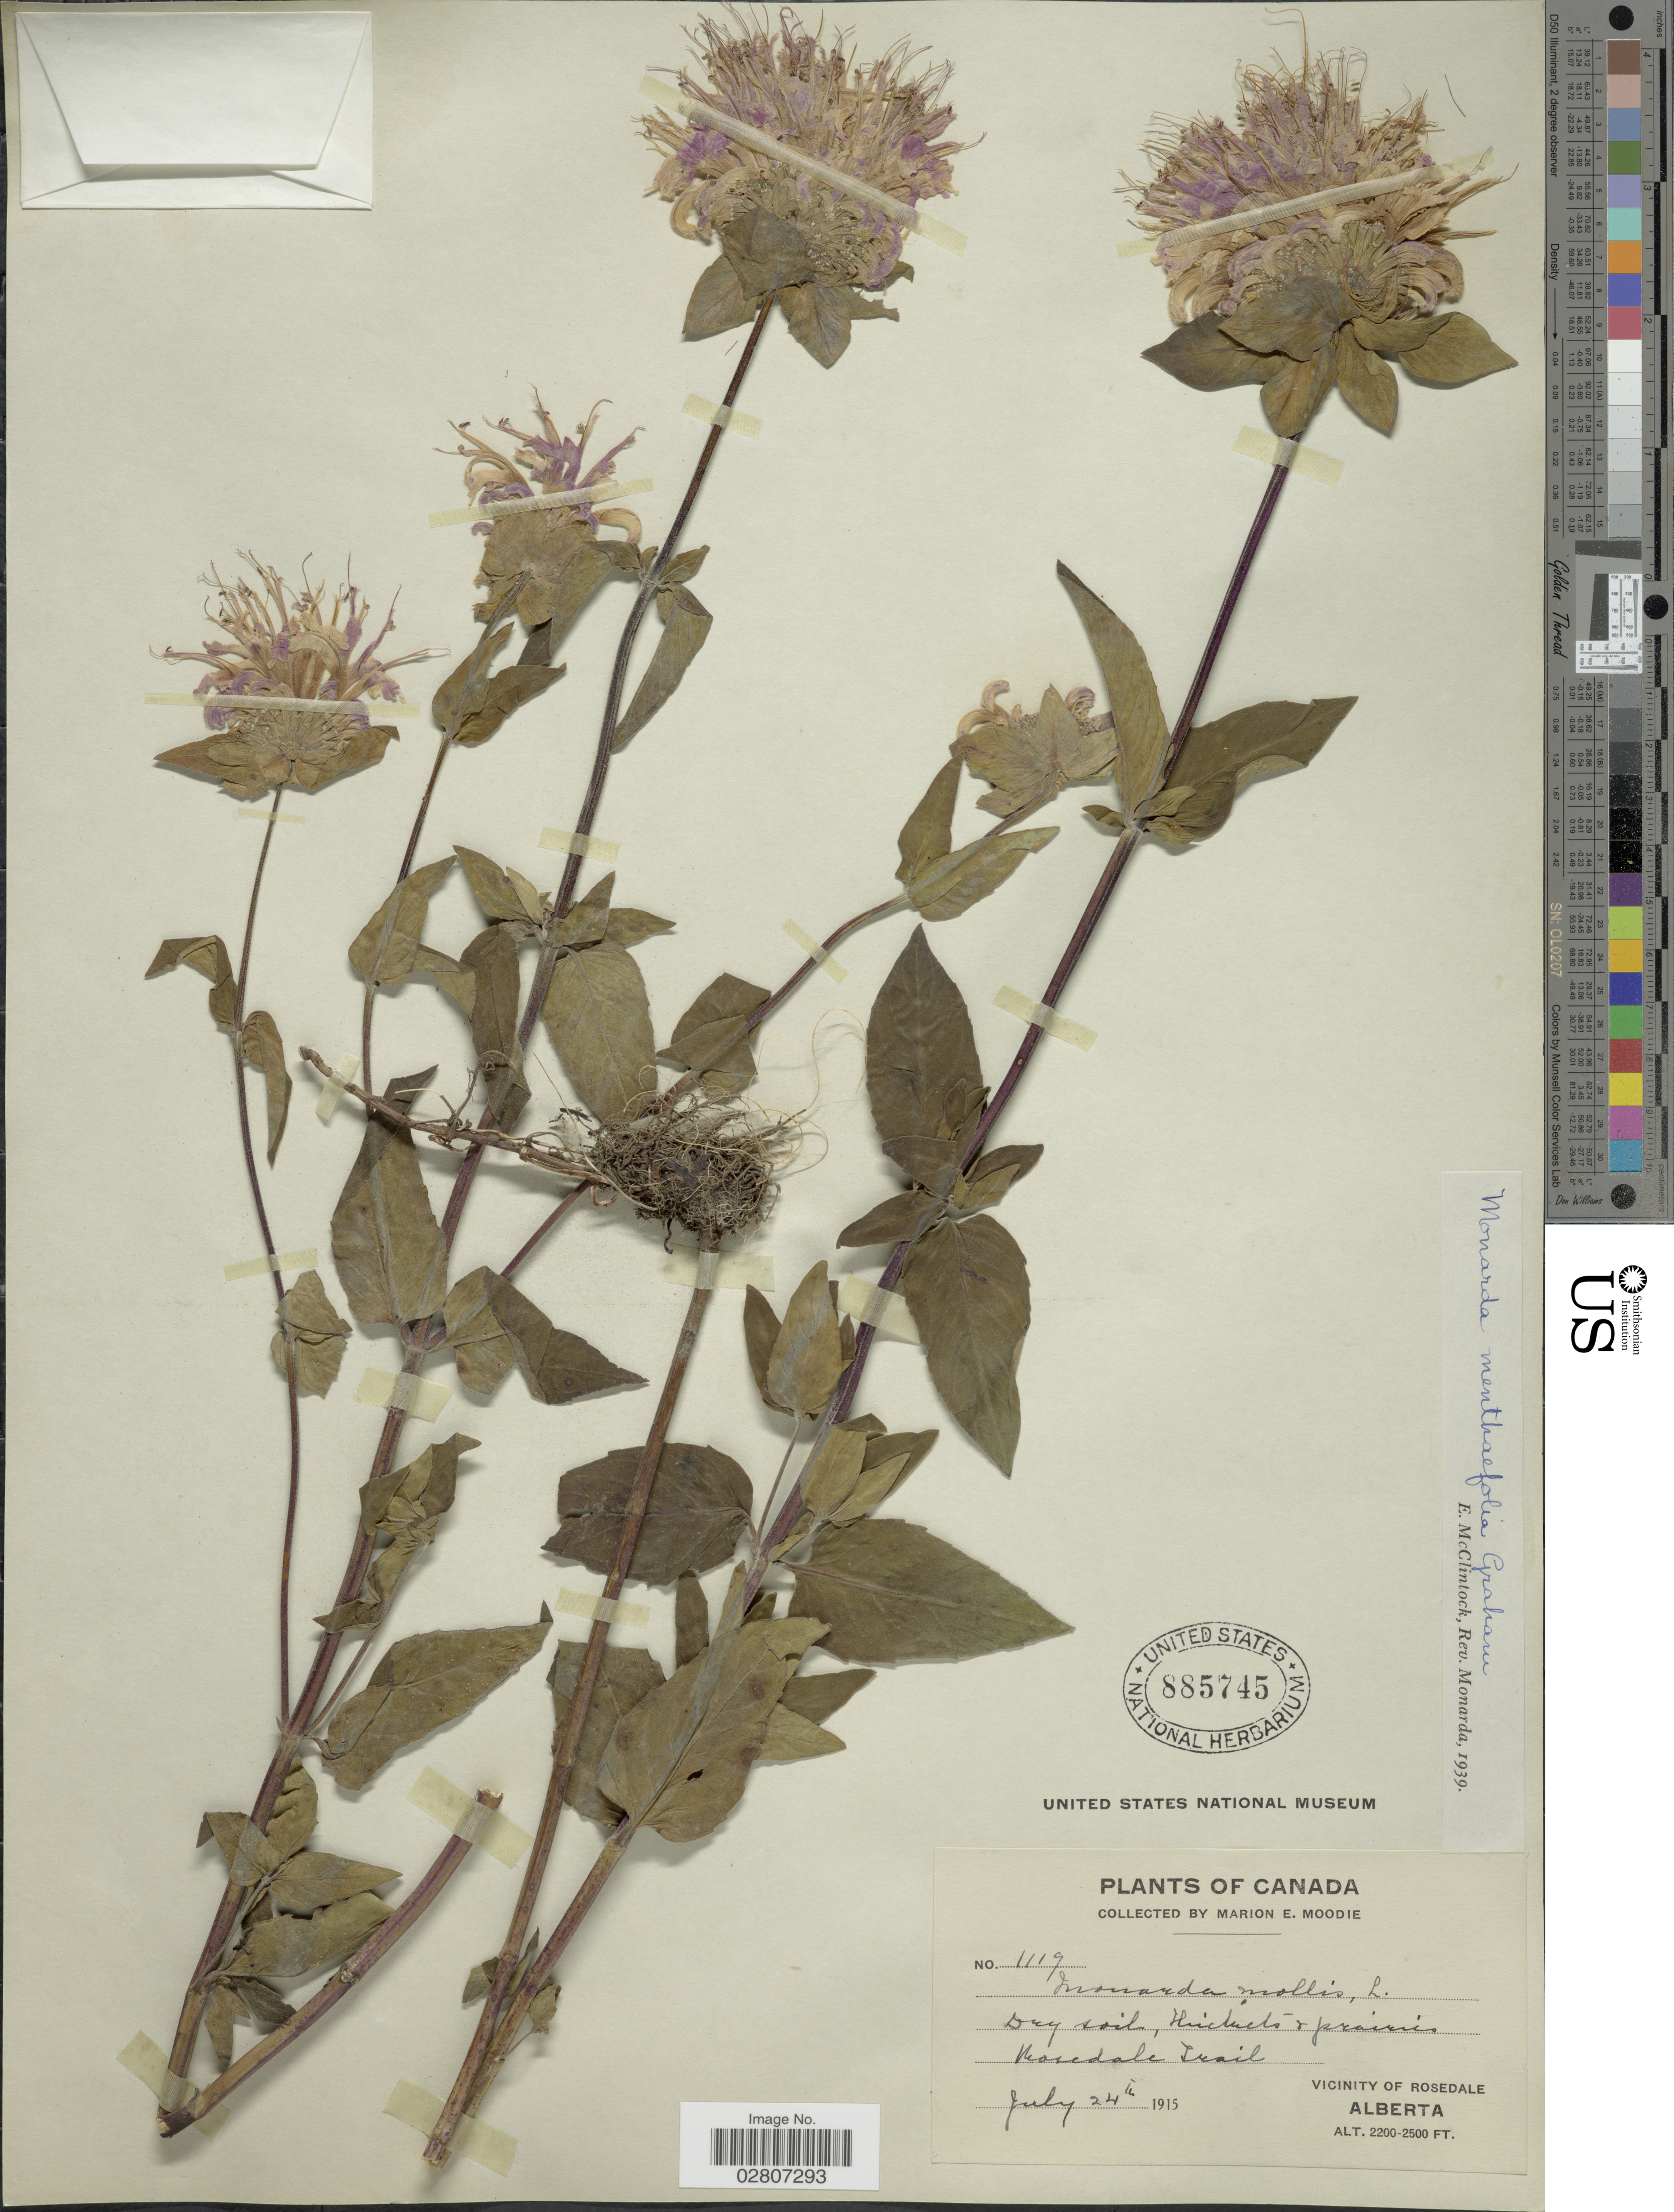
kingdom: Plantae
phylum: Tracheophyta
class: Magnoliopsida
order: Lamiales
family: Lamiaceae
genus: Monarda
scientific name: Monarda fistulosa var. menthifolia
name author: (Graham) Fernald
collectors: M. E. Moodie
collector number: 1119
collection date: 1915-07-24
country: Canada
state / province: Alberta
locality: Rosedale Trail. Vicinity of Rosedale. Alberta.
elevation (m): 671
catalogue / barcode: US 885745